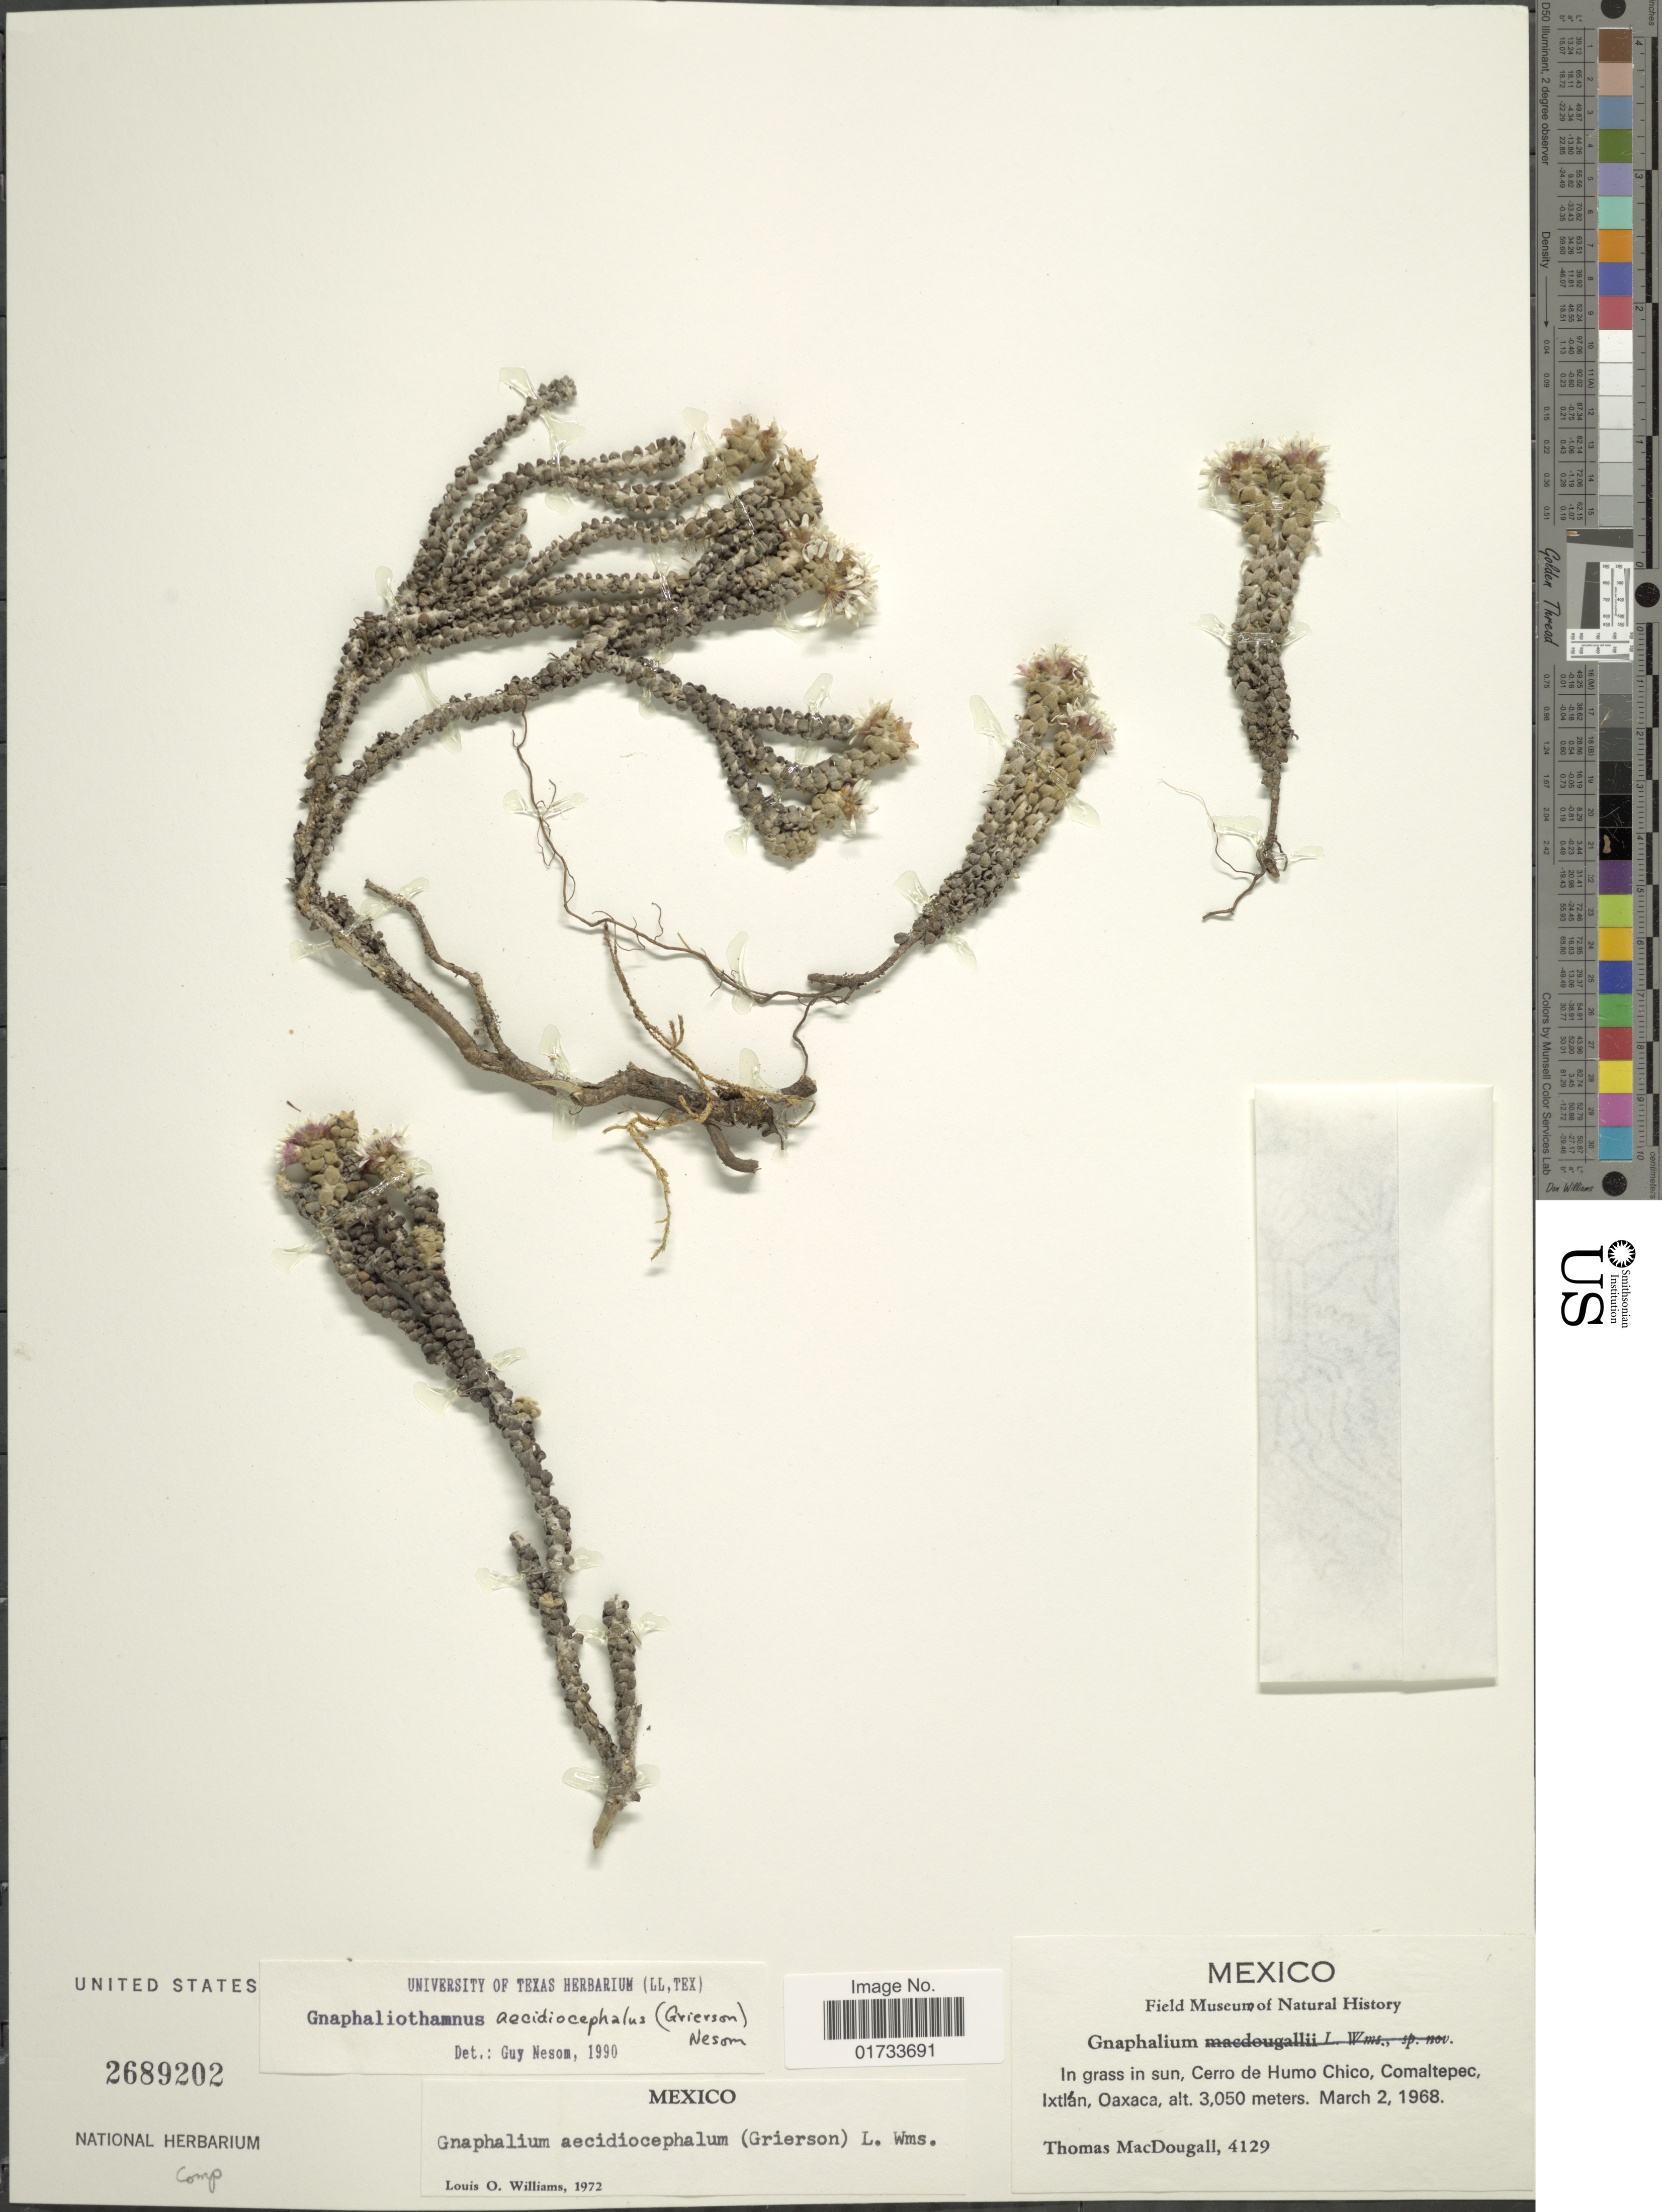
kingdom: Plantae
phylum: Tracheophyta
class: Magnoliopsida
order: Asterales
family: Asteraceae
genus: Chionolaena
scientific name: Chionolaena aecidiocephala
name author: Anderb. & S.E. Freire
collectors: T. B. MacDougall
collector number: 4129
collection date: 1968-03-02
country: Mexico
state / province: Oaxaca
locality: In grass in sun, Cerro de Humo Chico, Comaltepec, Ixtlán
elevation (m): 3050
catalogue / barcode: US 2689202